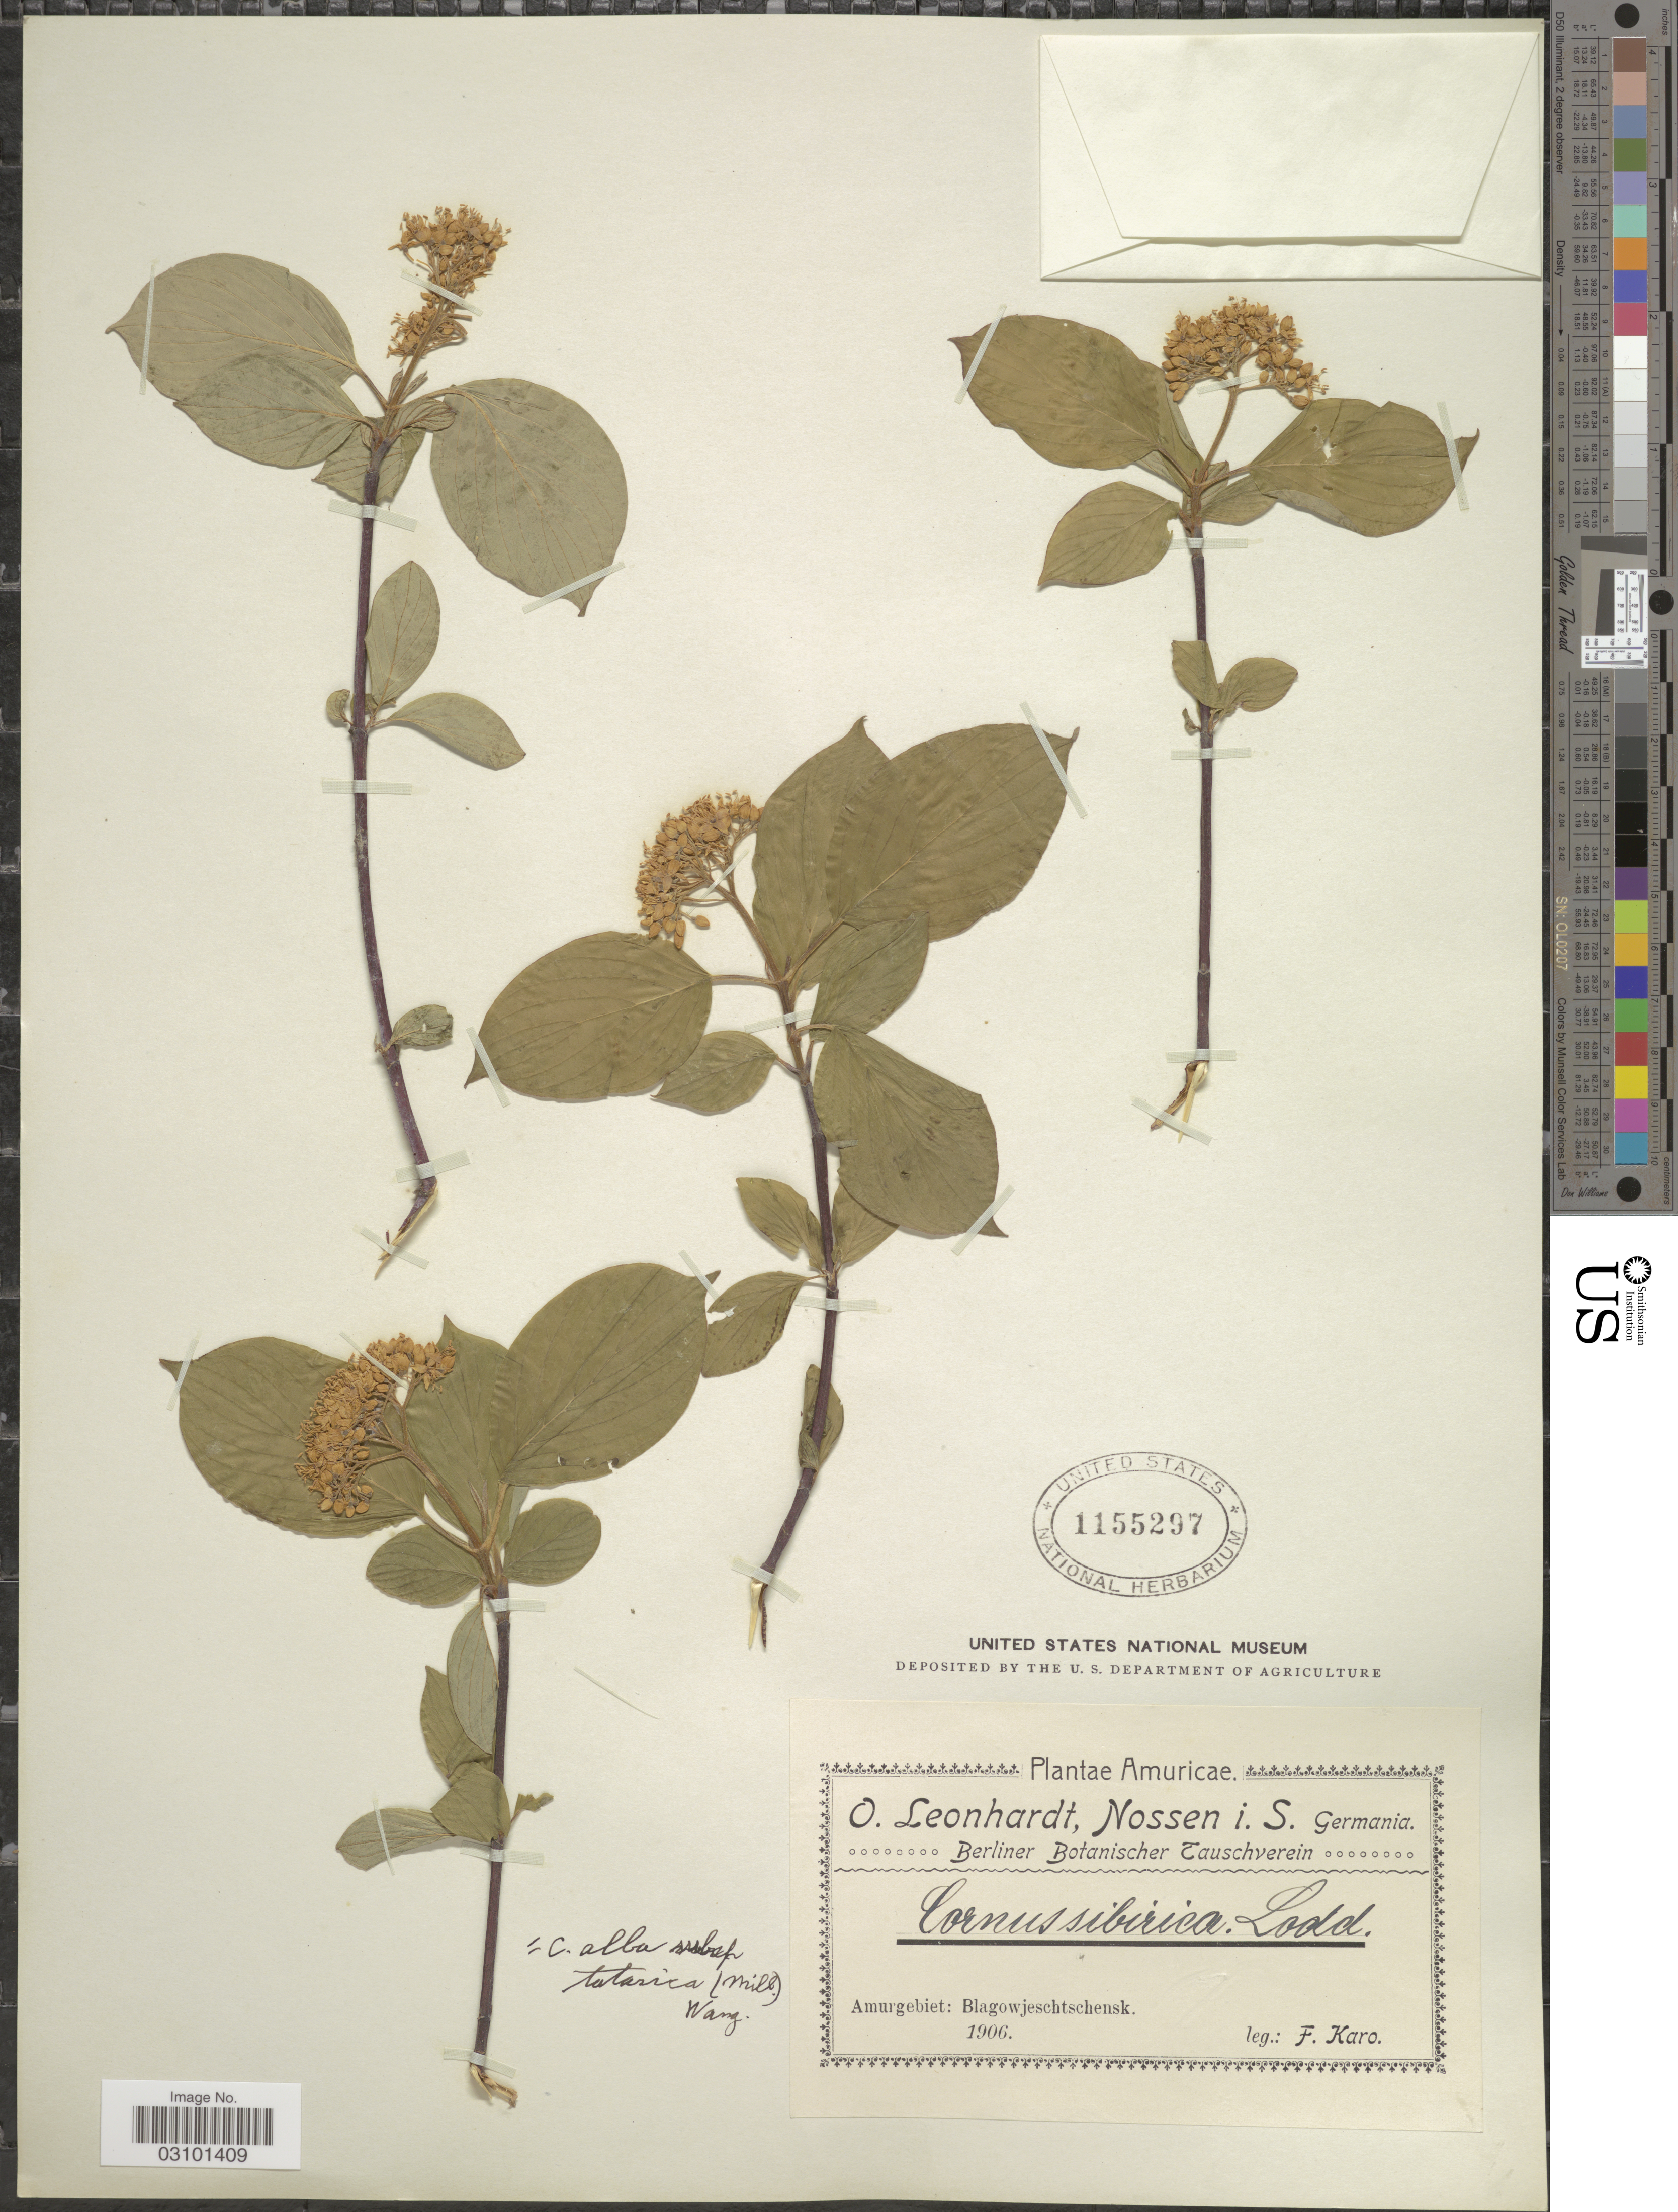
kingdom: Plantae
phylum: Tracheophyta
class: Magnoliopsida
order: Cornales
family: Cornaceae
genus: Cornus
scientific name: Cornus alba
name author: L.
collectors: F. Karo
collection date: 1906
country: Russian Federation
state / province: Amur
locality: Amurgebiet: Blagowjeschtschensk.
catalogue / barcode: US 1155297